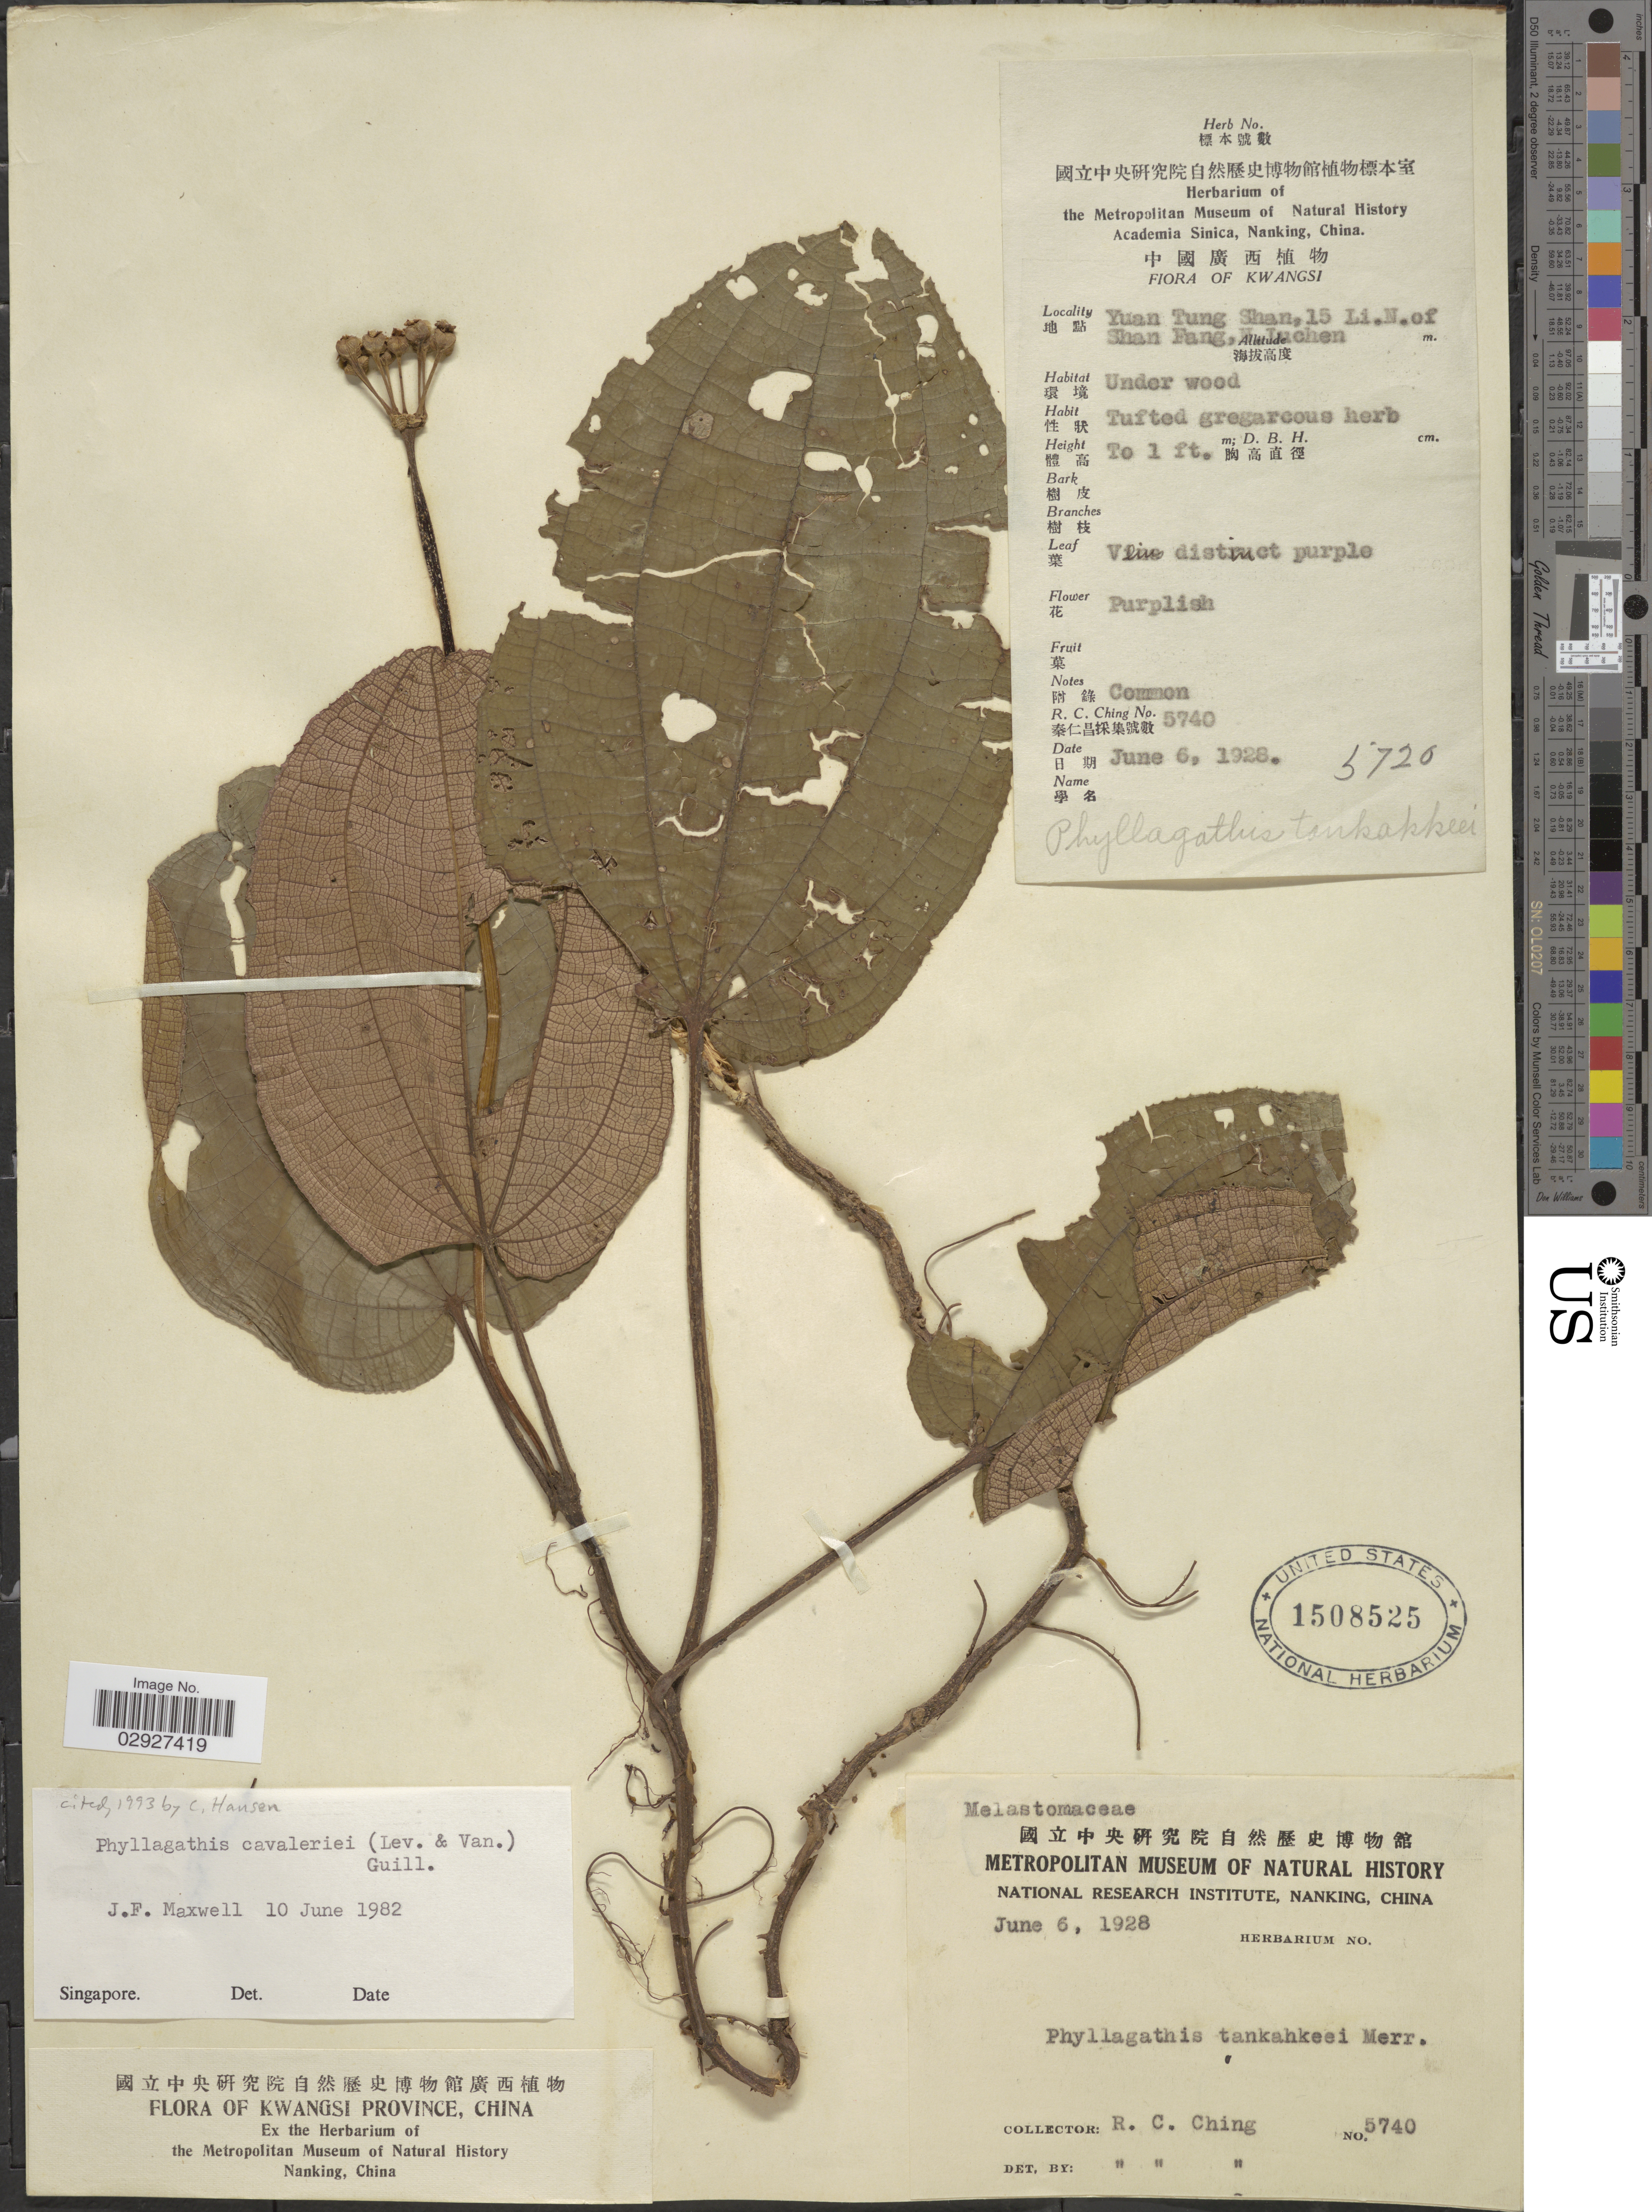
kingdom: Plantae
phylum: Tracheophyta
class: Magnoliopsida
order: Myrtales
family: Melastomataceae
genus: Phyllagathis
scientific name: Phyllagathis cavaleriei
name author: (H. Lév. & Vaniot) Guillaumin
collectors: R. C. Ching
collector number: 5740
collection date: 1928-06-06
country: China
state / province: Guangxi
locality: Kwangsi, Yuan Tung Shan, 15 Li. N of Shan Fang, N. Luchen.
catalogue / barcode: US 1508525